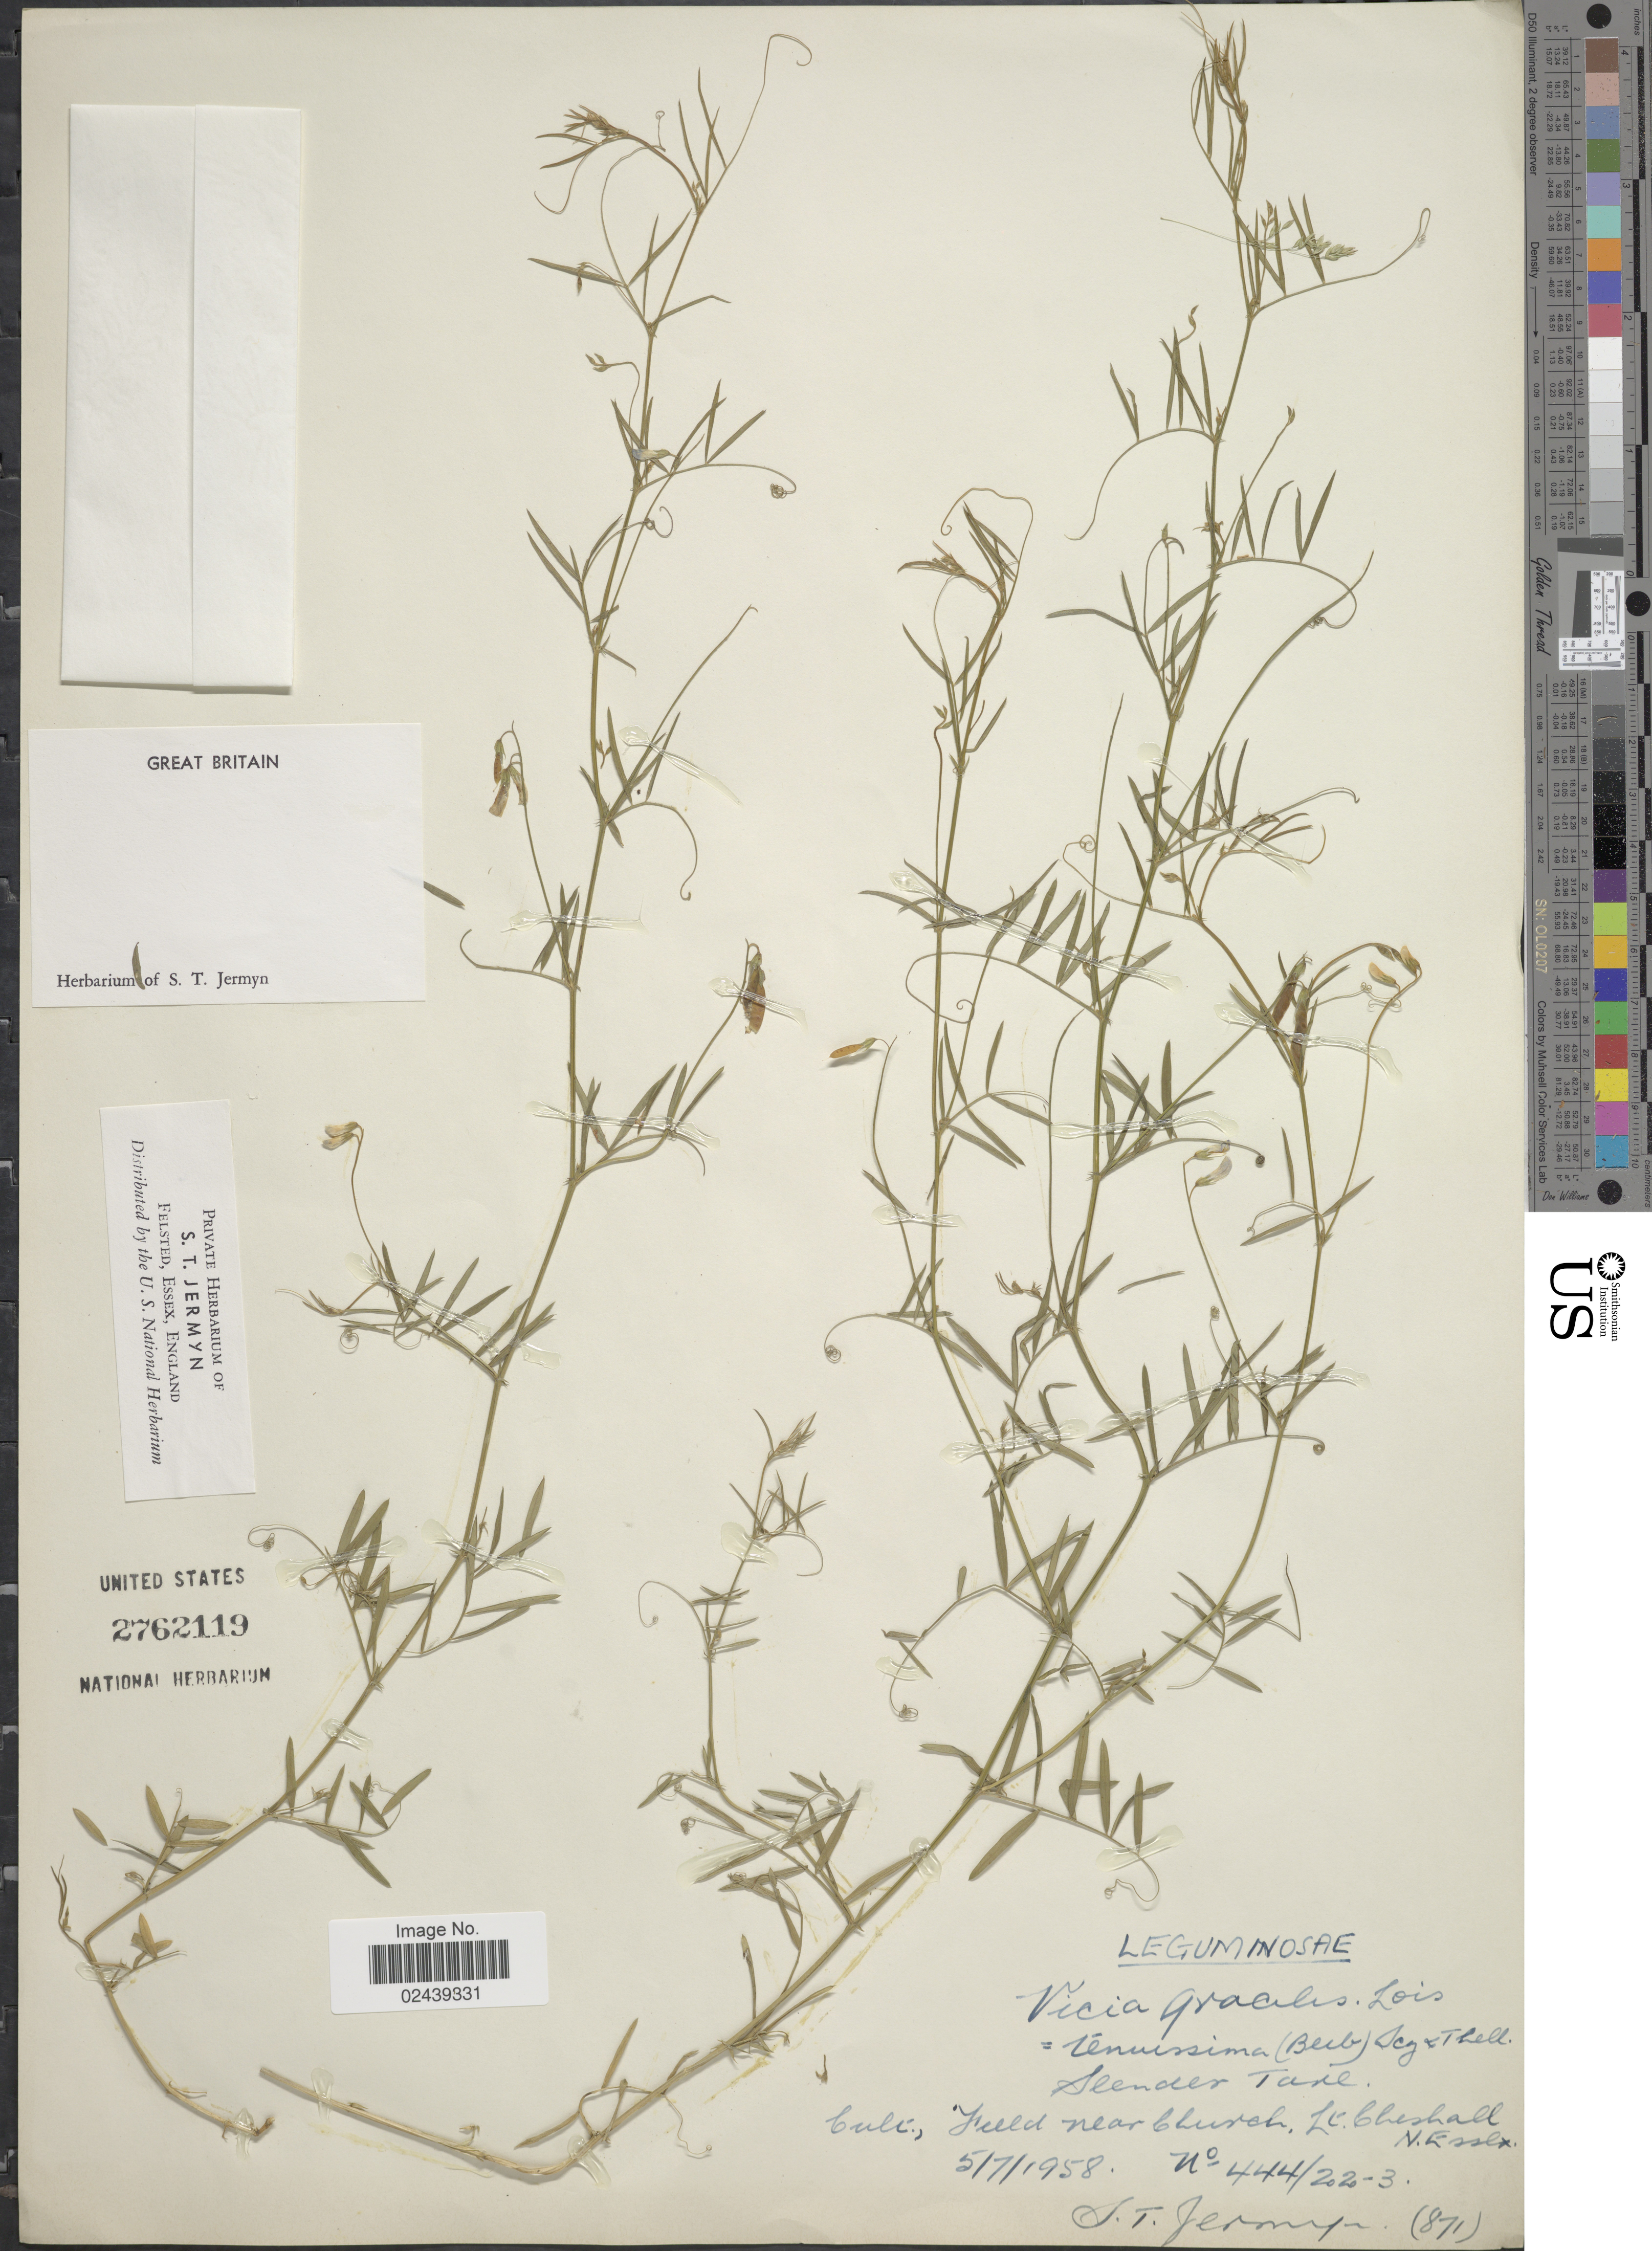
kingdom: Plantae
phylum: Tracheophyta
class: Magnoliopsida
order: Fabales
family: Fabaceae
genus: Vicia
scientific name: Vicia tetrasperma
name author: (L.) Schreb.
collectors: S. Jermyn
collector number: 871/444/22-3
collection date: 1958-07-05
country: United Kingdom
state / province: England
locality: Great Britain. Field near Church, Le Cheshall N. Essex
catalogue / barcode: US 2762119